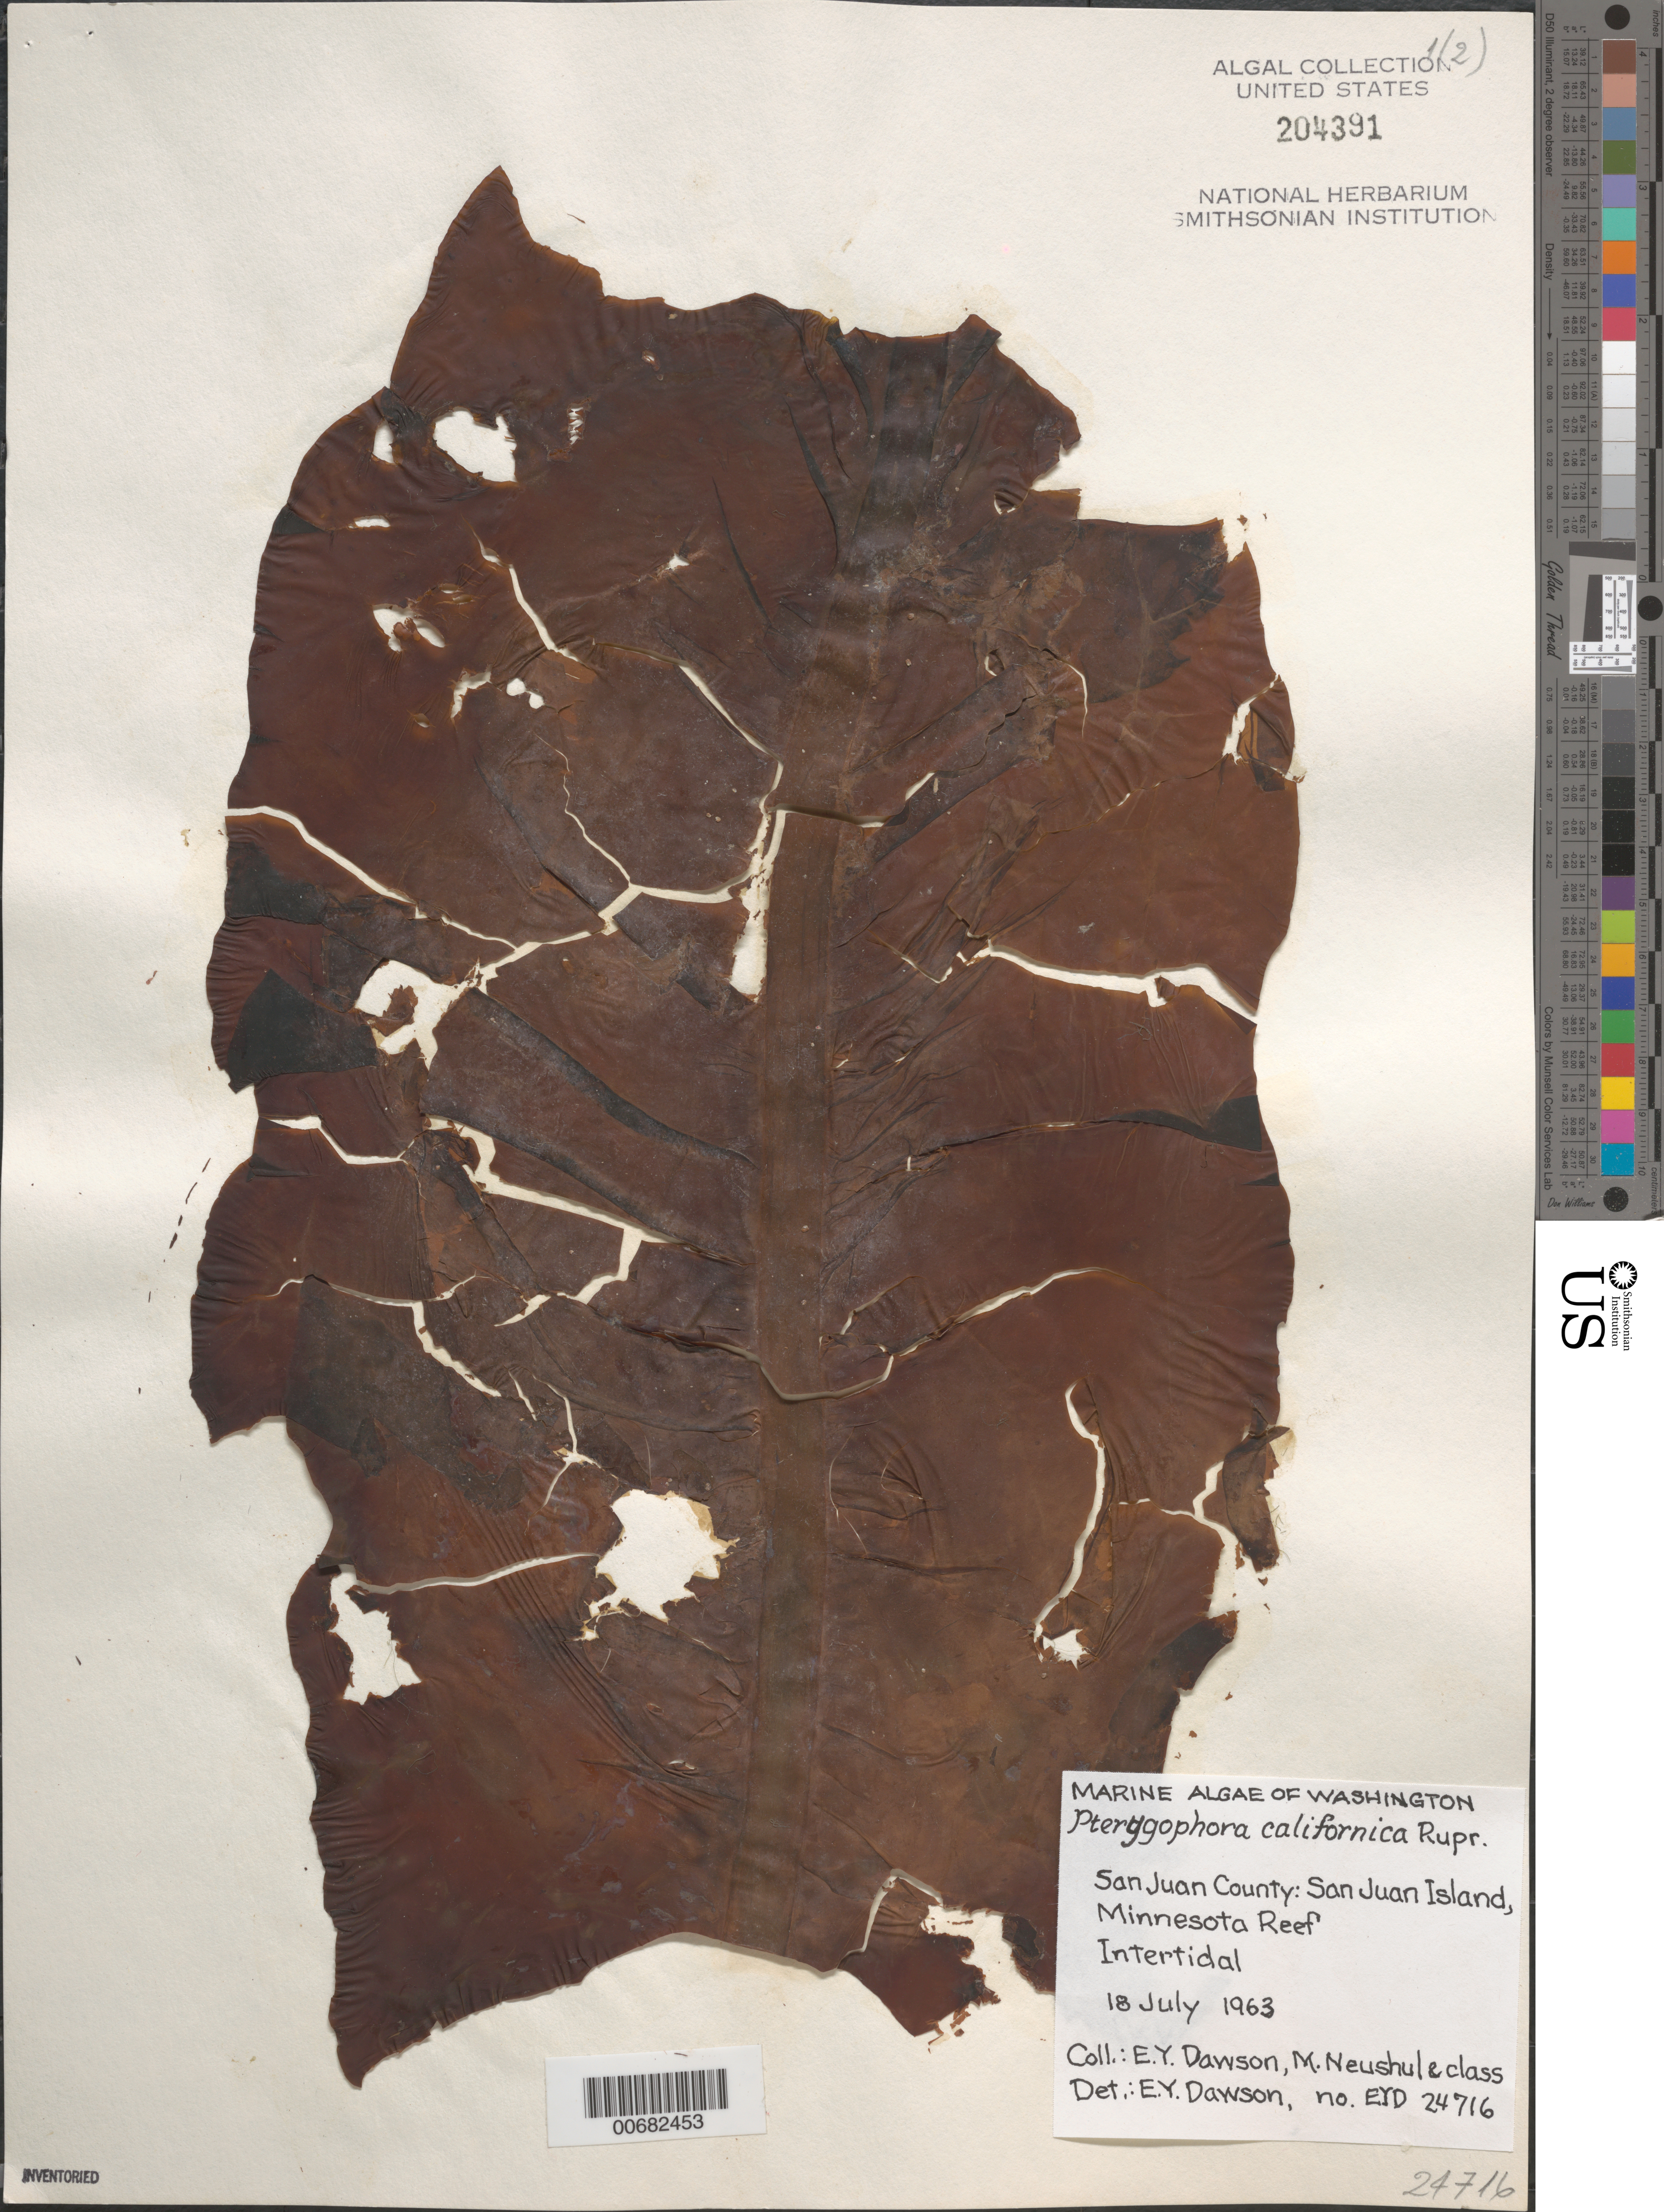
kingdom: Chromista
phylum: Ochrophyta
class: Phaeophyceae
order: Laminariales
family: Alariaceae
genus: Pterygophora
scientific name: Pterygophora californica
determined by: Dawson, E. Y.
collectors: E. Y. Dawson, M. Neushul & Algae Class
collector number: EYD 24716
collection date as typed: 18 Jul 1963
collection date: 1963-07-18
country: United States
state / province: Washington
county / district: San Juan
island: San Juan Island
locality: Minnesota Reef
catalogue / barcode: US 204391